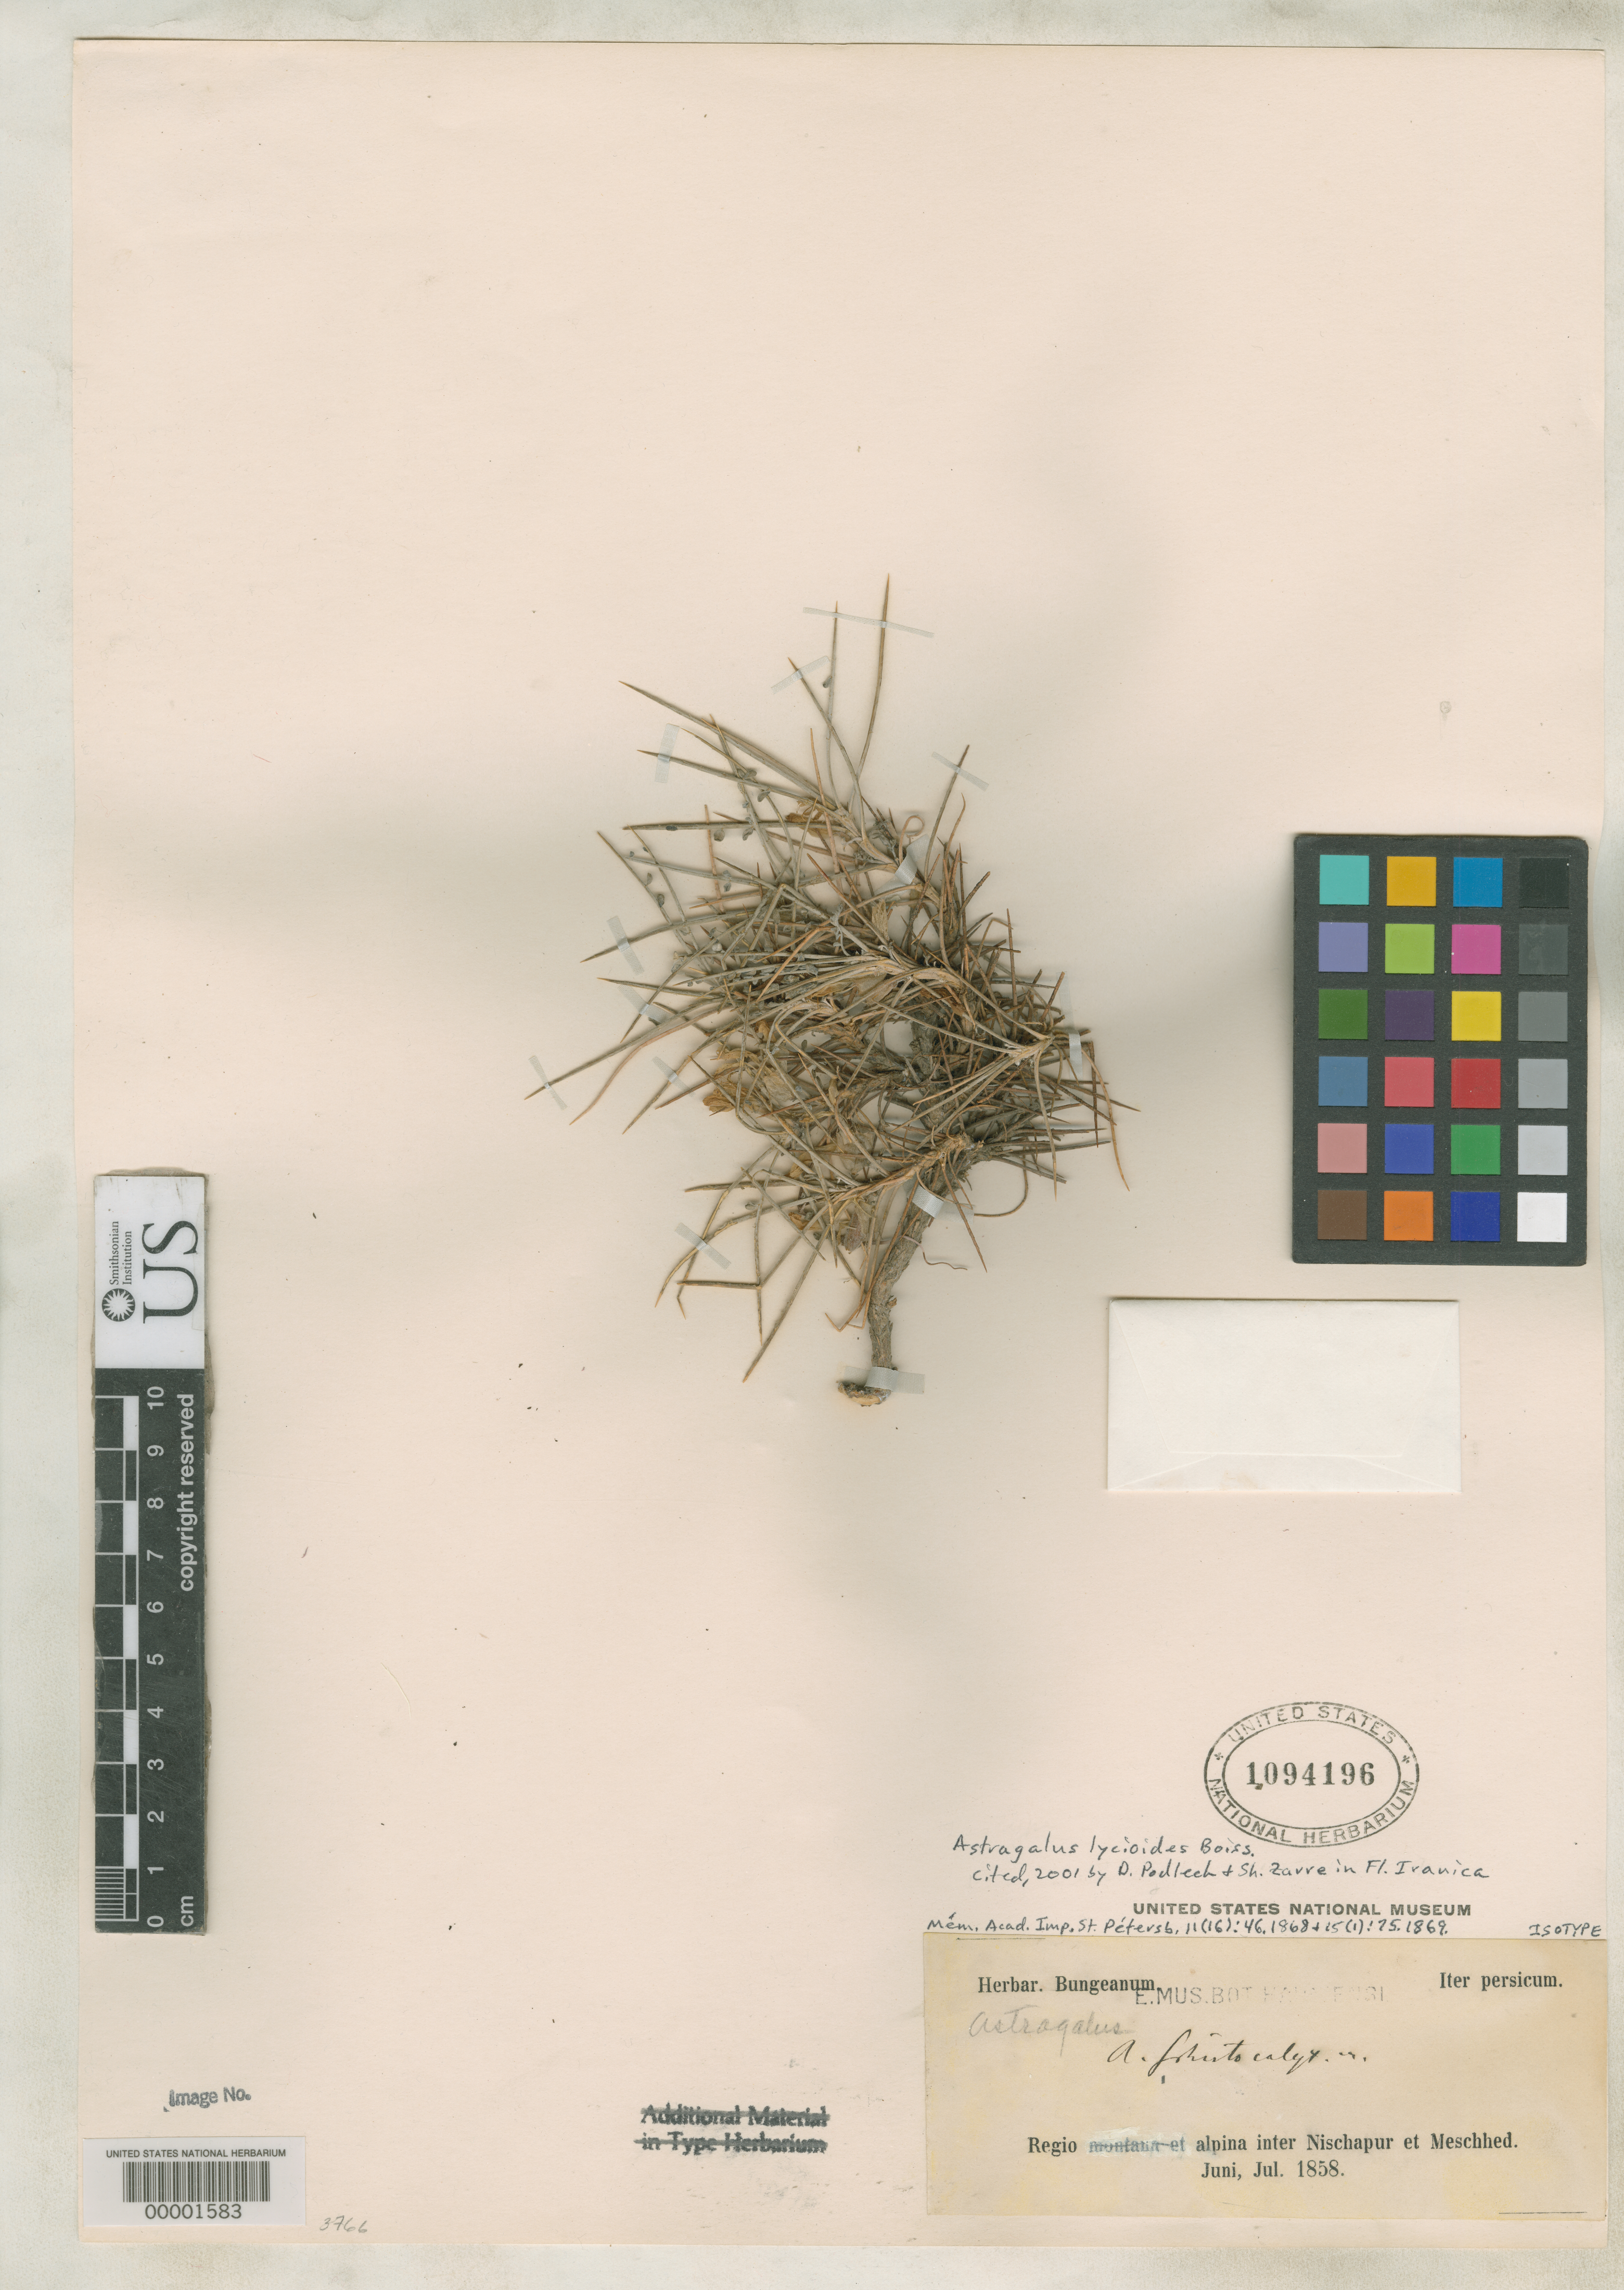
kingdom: Plantae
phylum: Tracheophyta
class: Magnoliopsida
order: Fabales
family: Fabaceae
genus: Astragalus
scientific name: Astragalus schistocalyx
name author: Bunge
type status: Isotype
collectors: A. Bunge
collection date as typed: Jun 1858 to -- Jul 1858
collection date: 1858-06/1858-07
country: Iran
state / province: Khorasan [obsolete]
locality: Regio alpina inter Nischapur et Mesched.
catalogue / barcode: US 1094196